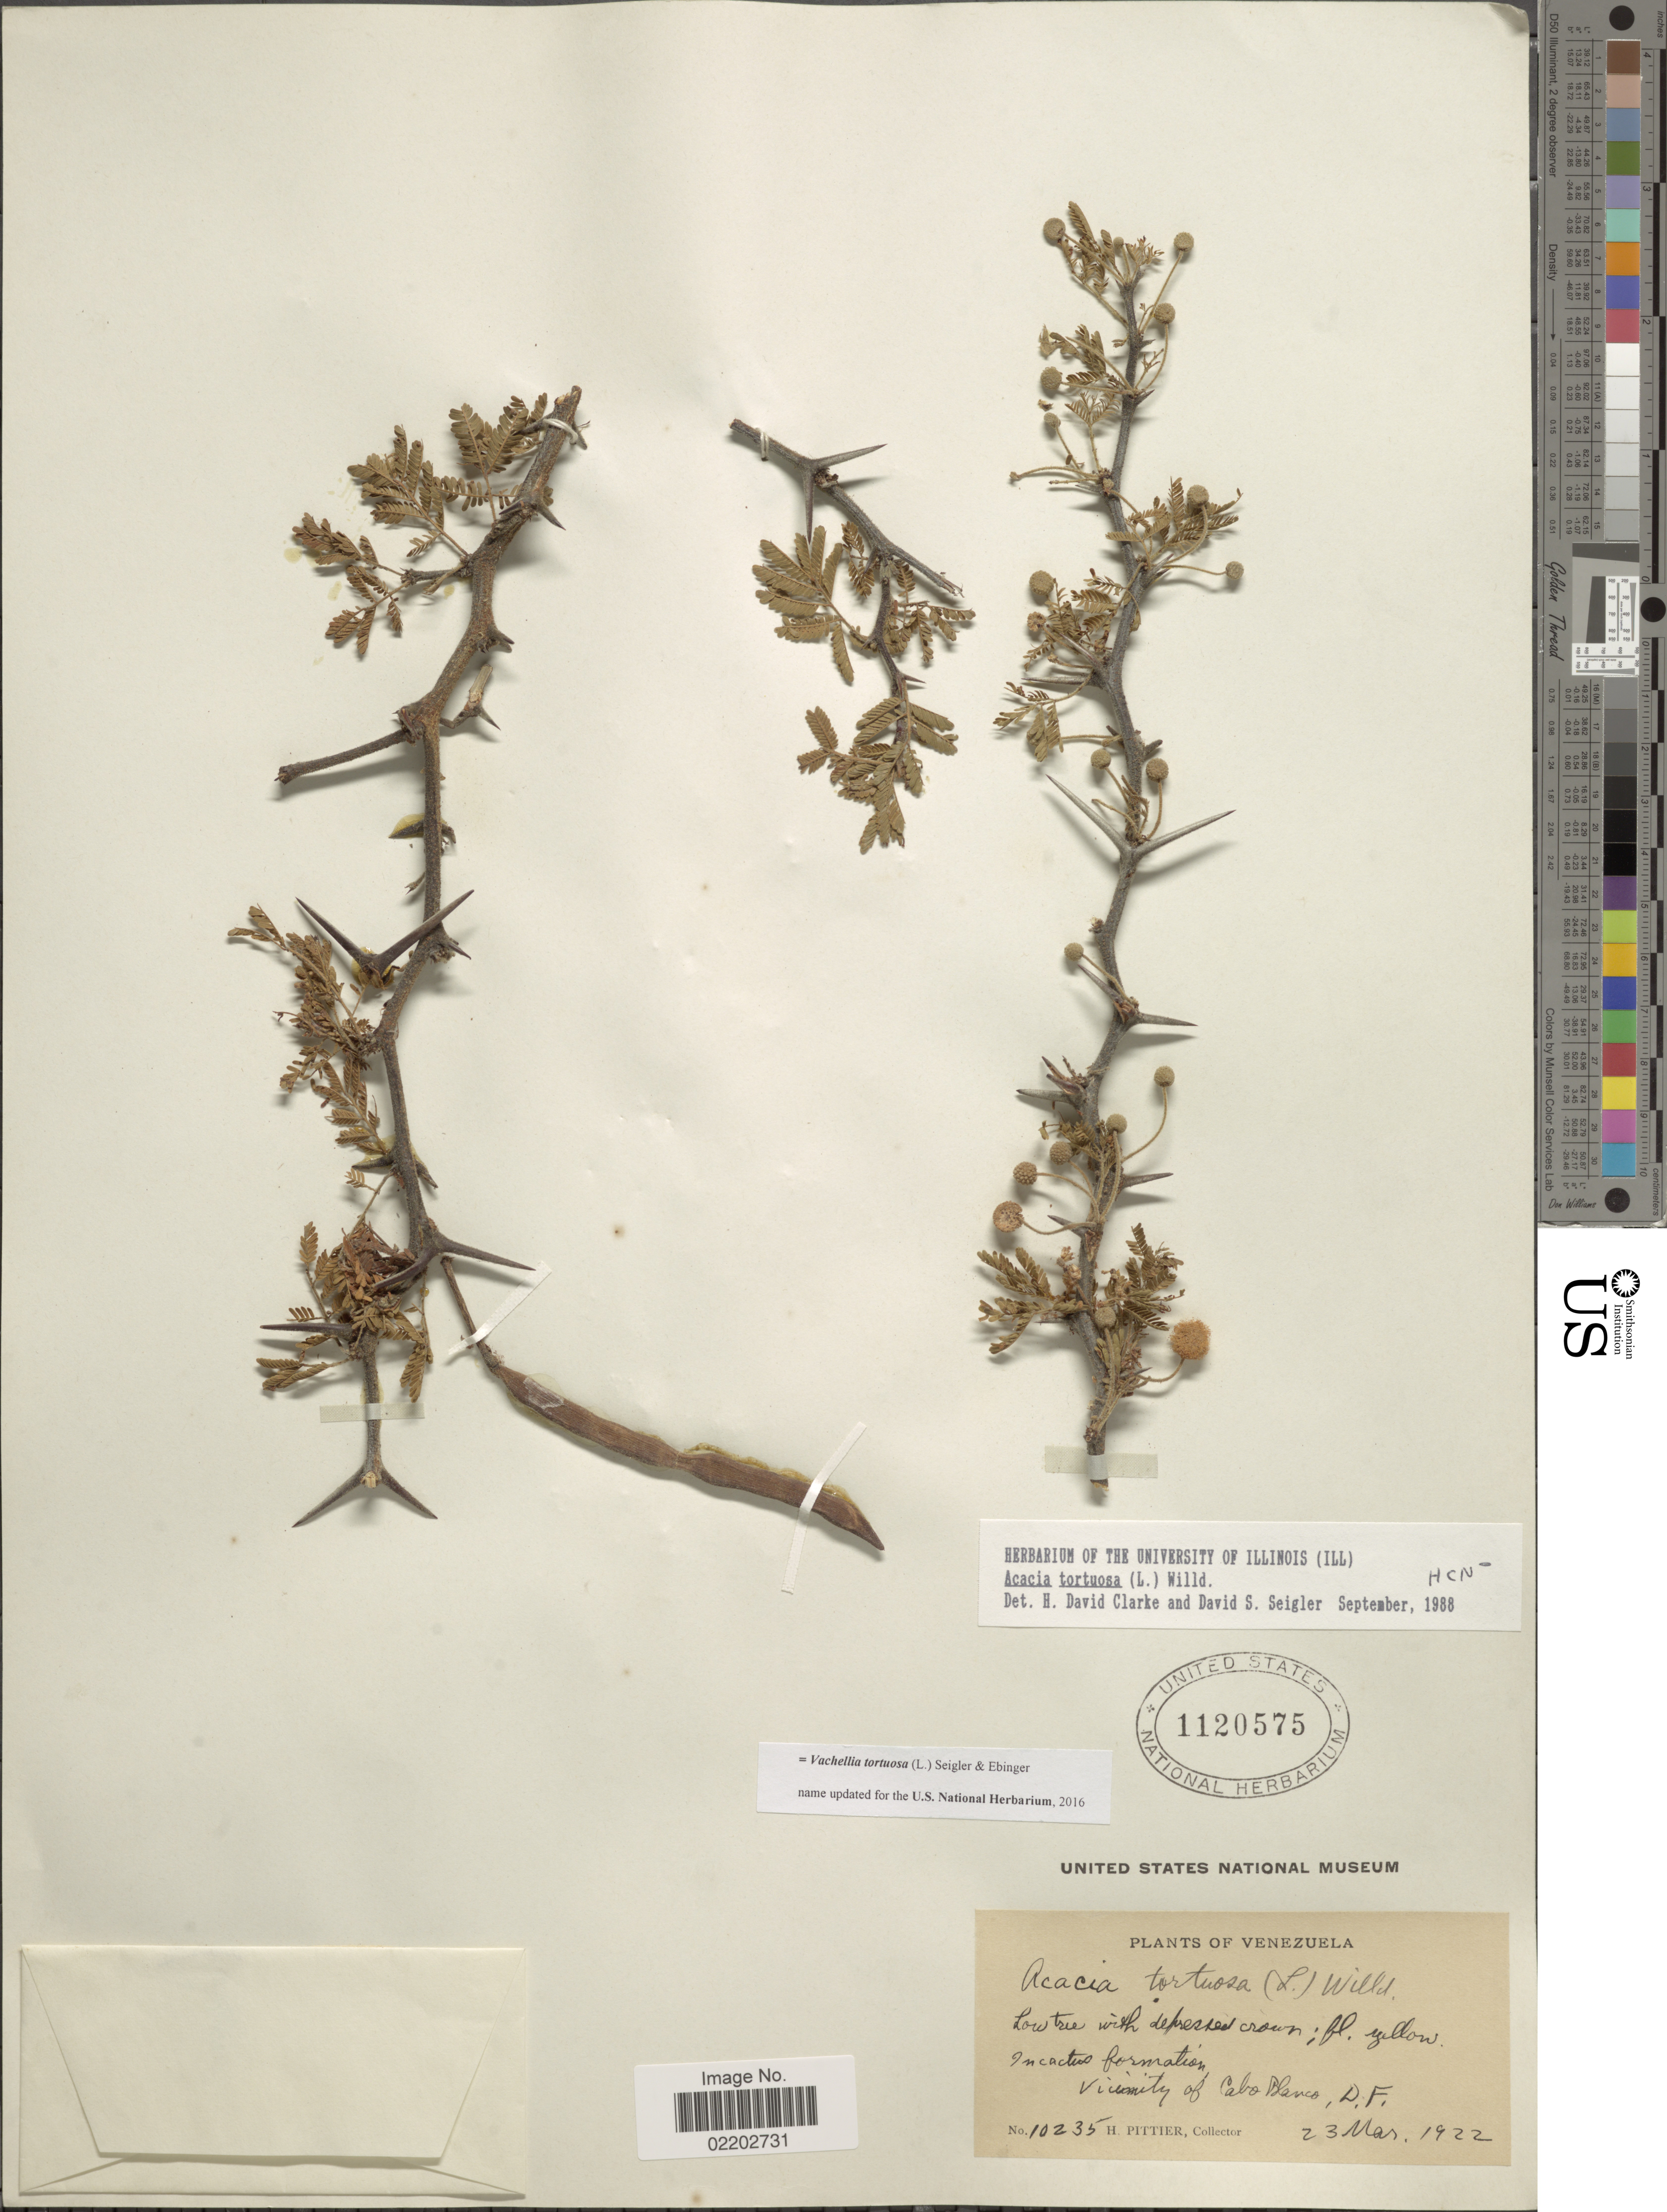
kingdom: Plantae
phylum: Tracheophyta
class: Magnoliopsida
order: Fabales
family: Fabaceae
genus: Vachellia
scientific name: Vachellia tortuosa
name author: (L.) Seigler & Ebinger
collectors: H. F. Pittier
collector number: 10235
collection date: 1922-03-23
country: Venezuela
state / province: Distrito Federal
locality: In cactus formation, vicinity of Cabo Blanco, D.F.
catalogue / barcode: US 1120575